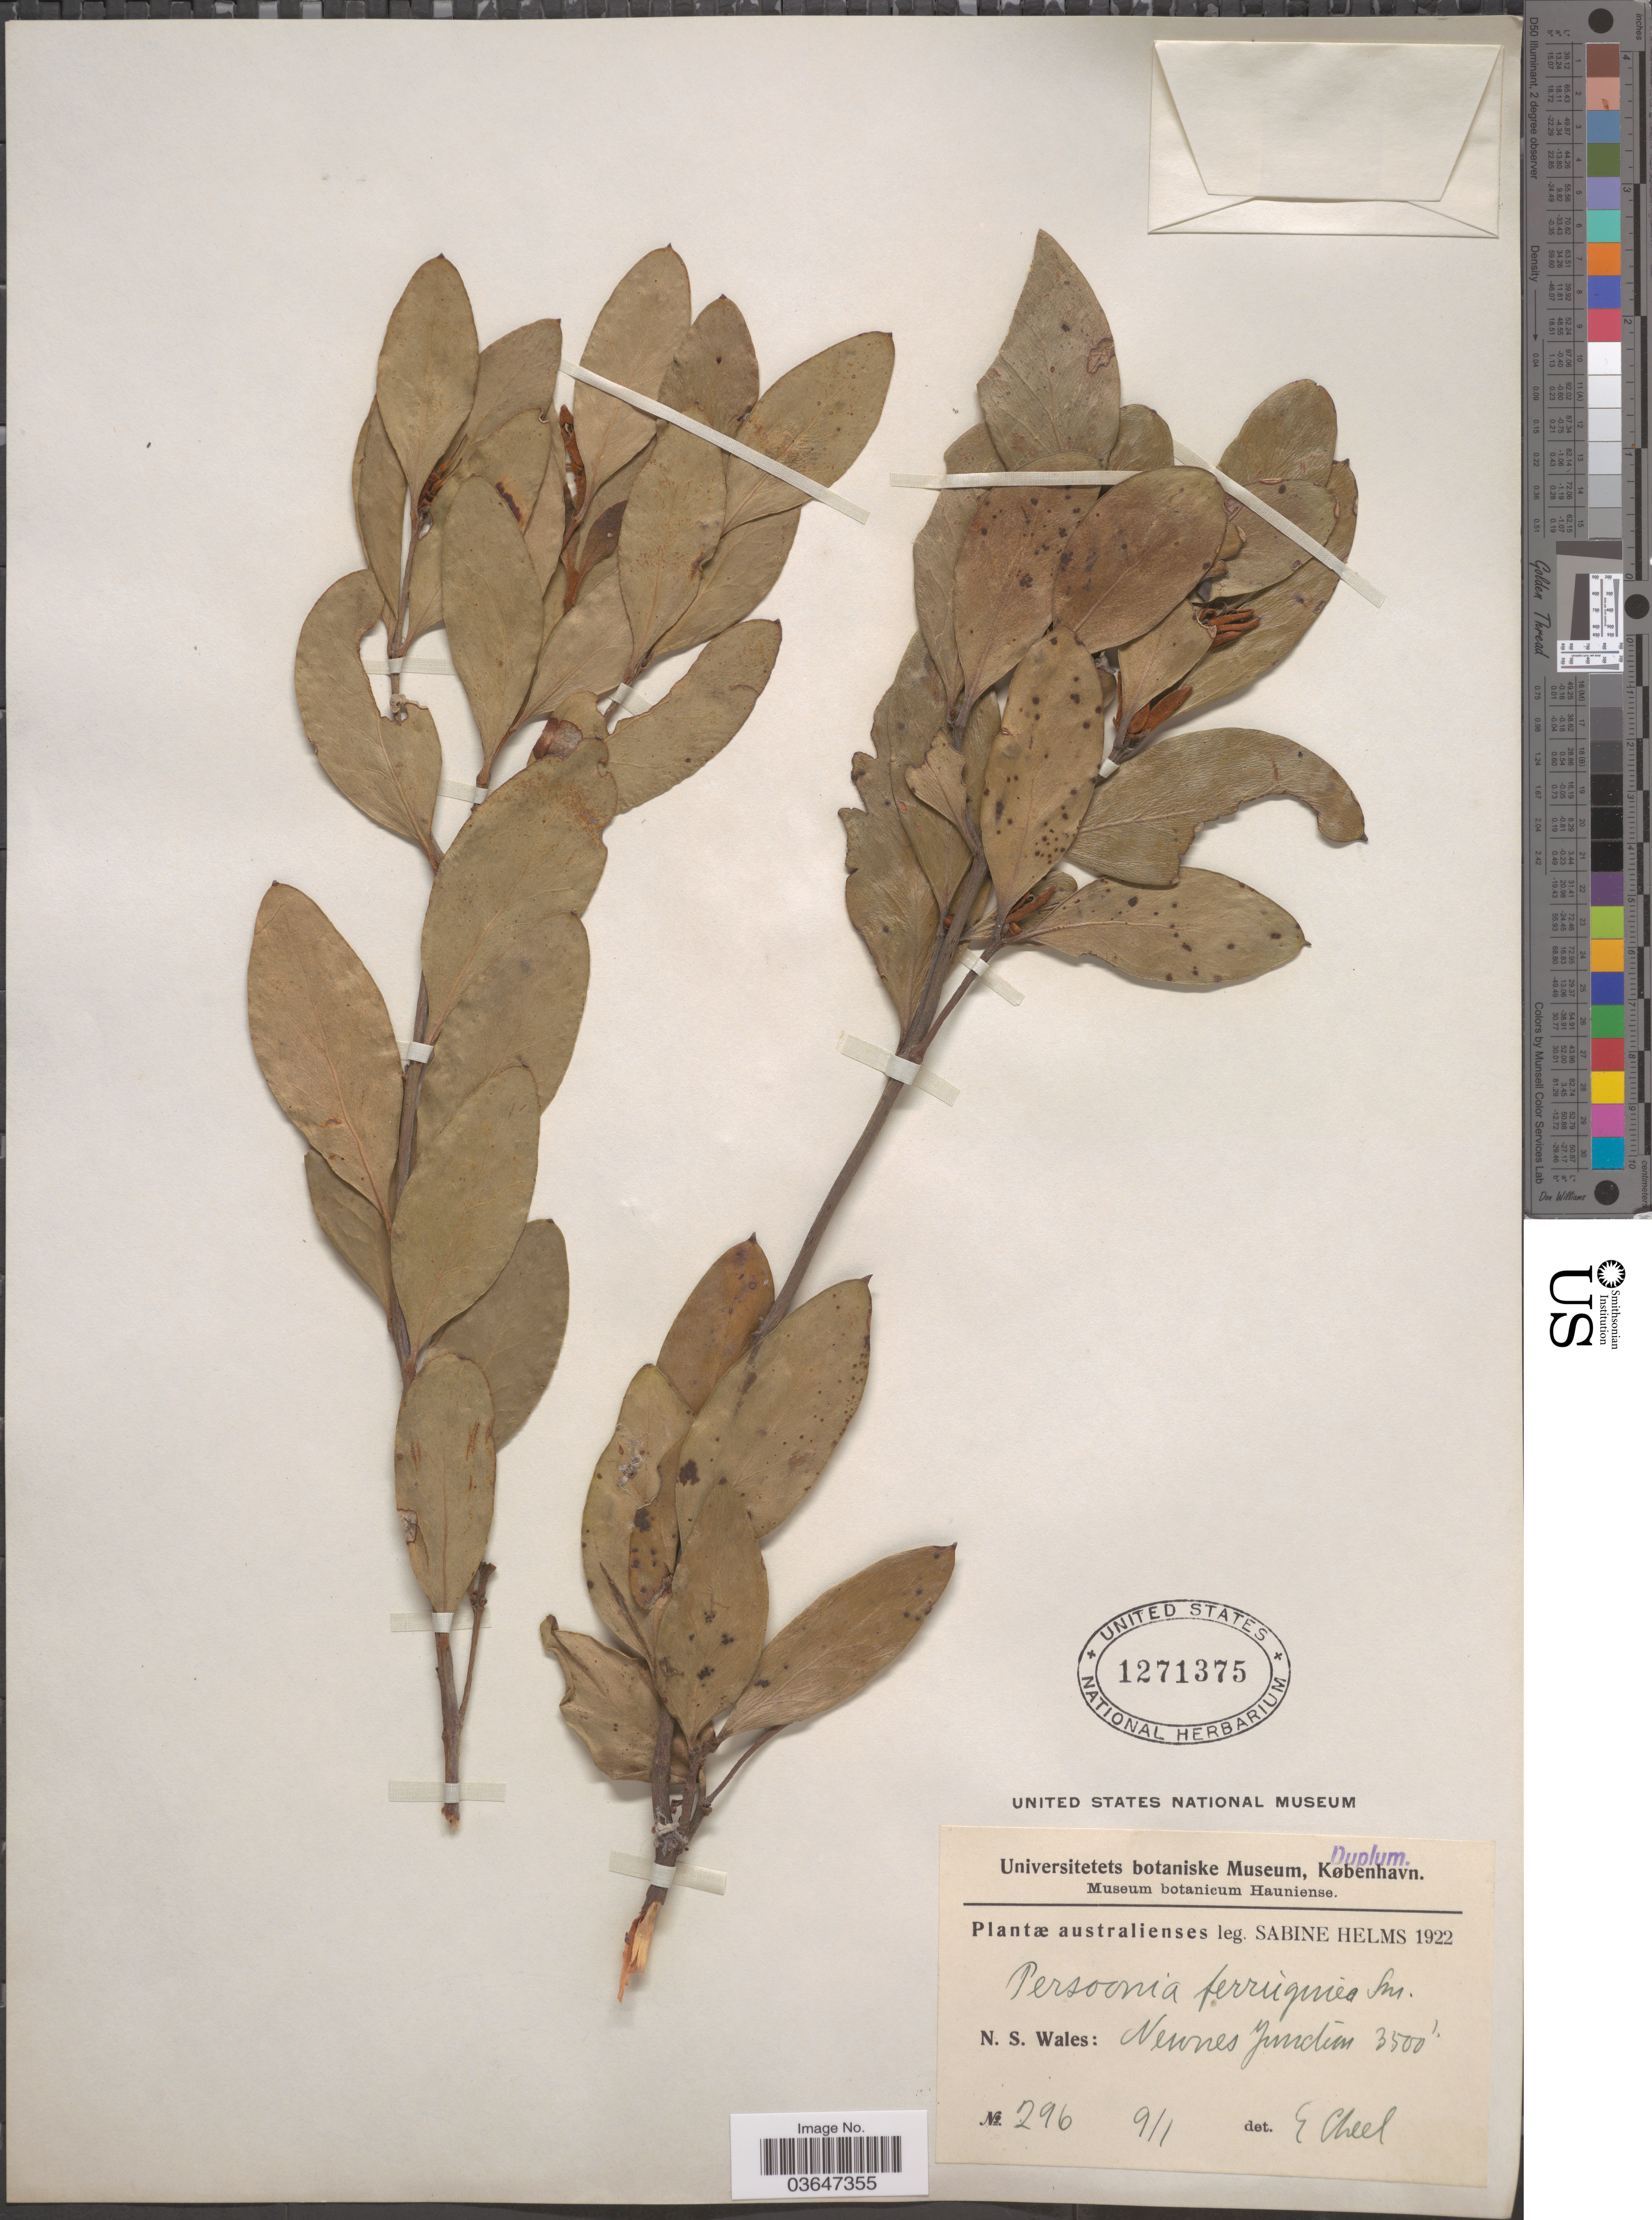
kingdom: Plantae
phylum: Tracheophyta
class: Magnoliopsida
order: Proteales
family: Proteaceae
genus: Persoonia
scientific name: Persoonia ferruginea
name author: Sm.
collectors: S. Helms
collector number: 296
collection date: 1922-01-09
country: Australia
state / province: New South Wales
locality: Newnes Junction.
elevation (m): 1067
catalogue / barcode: US 1271375